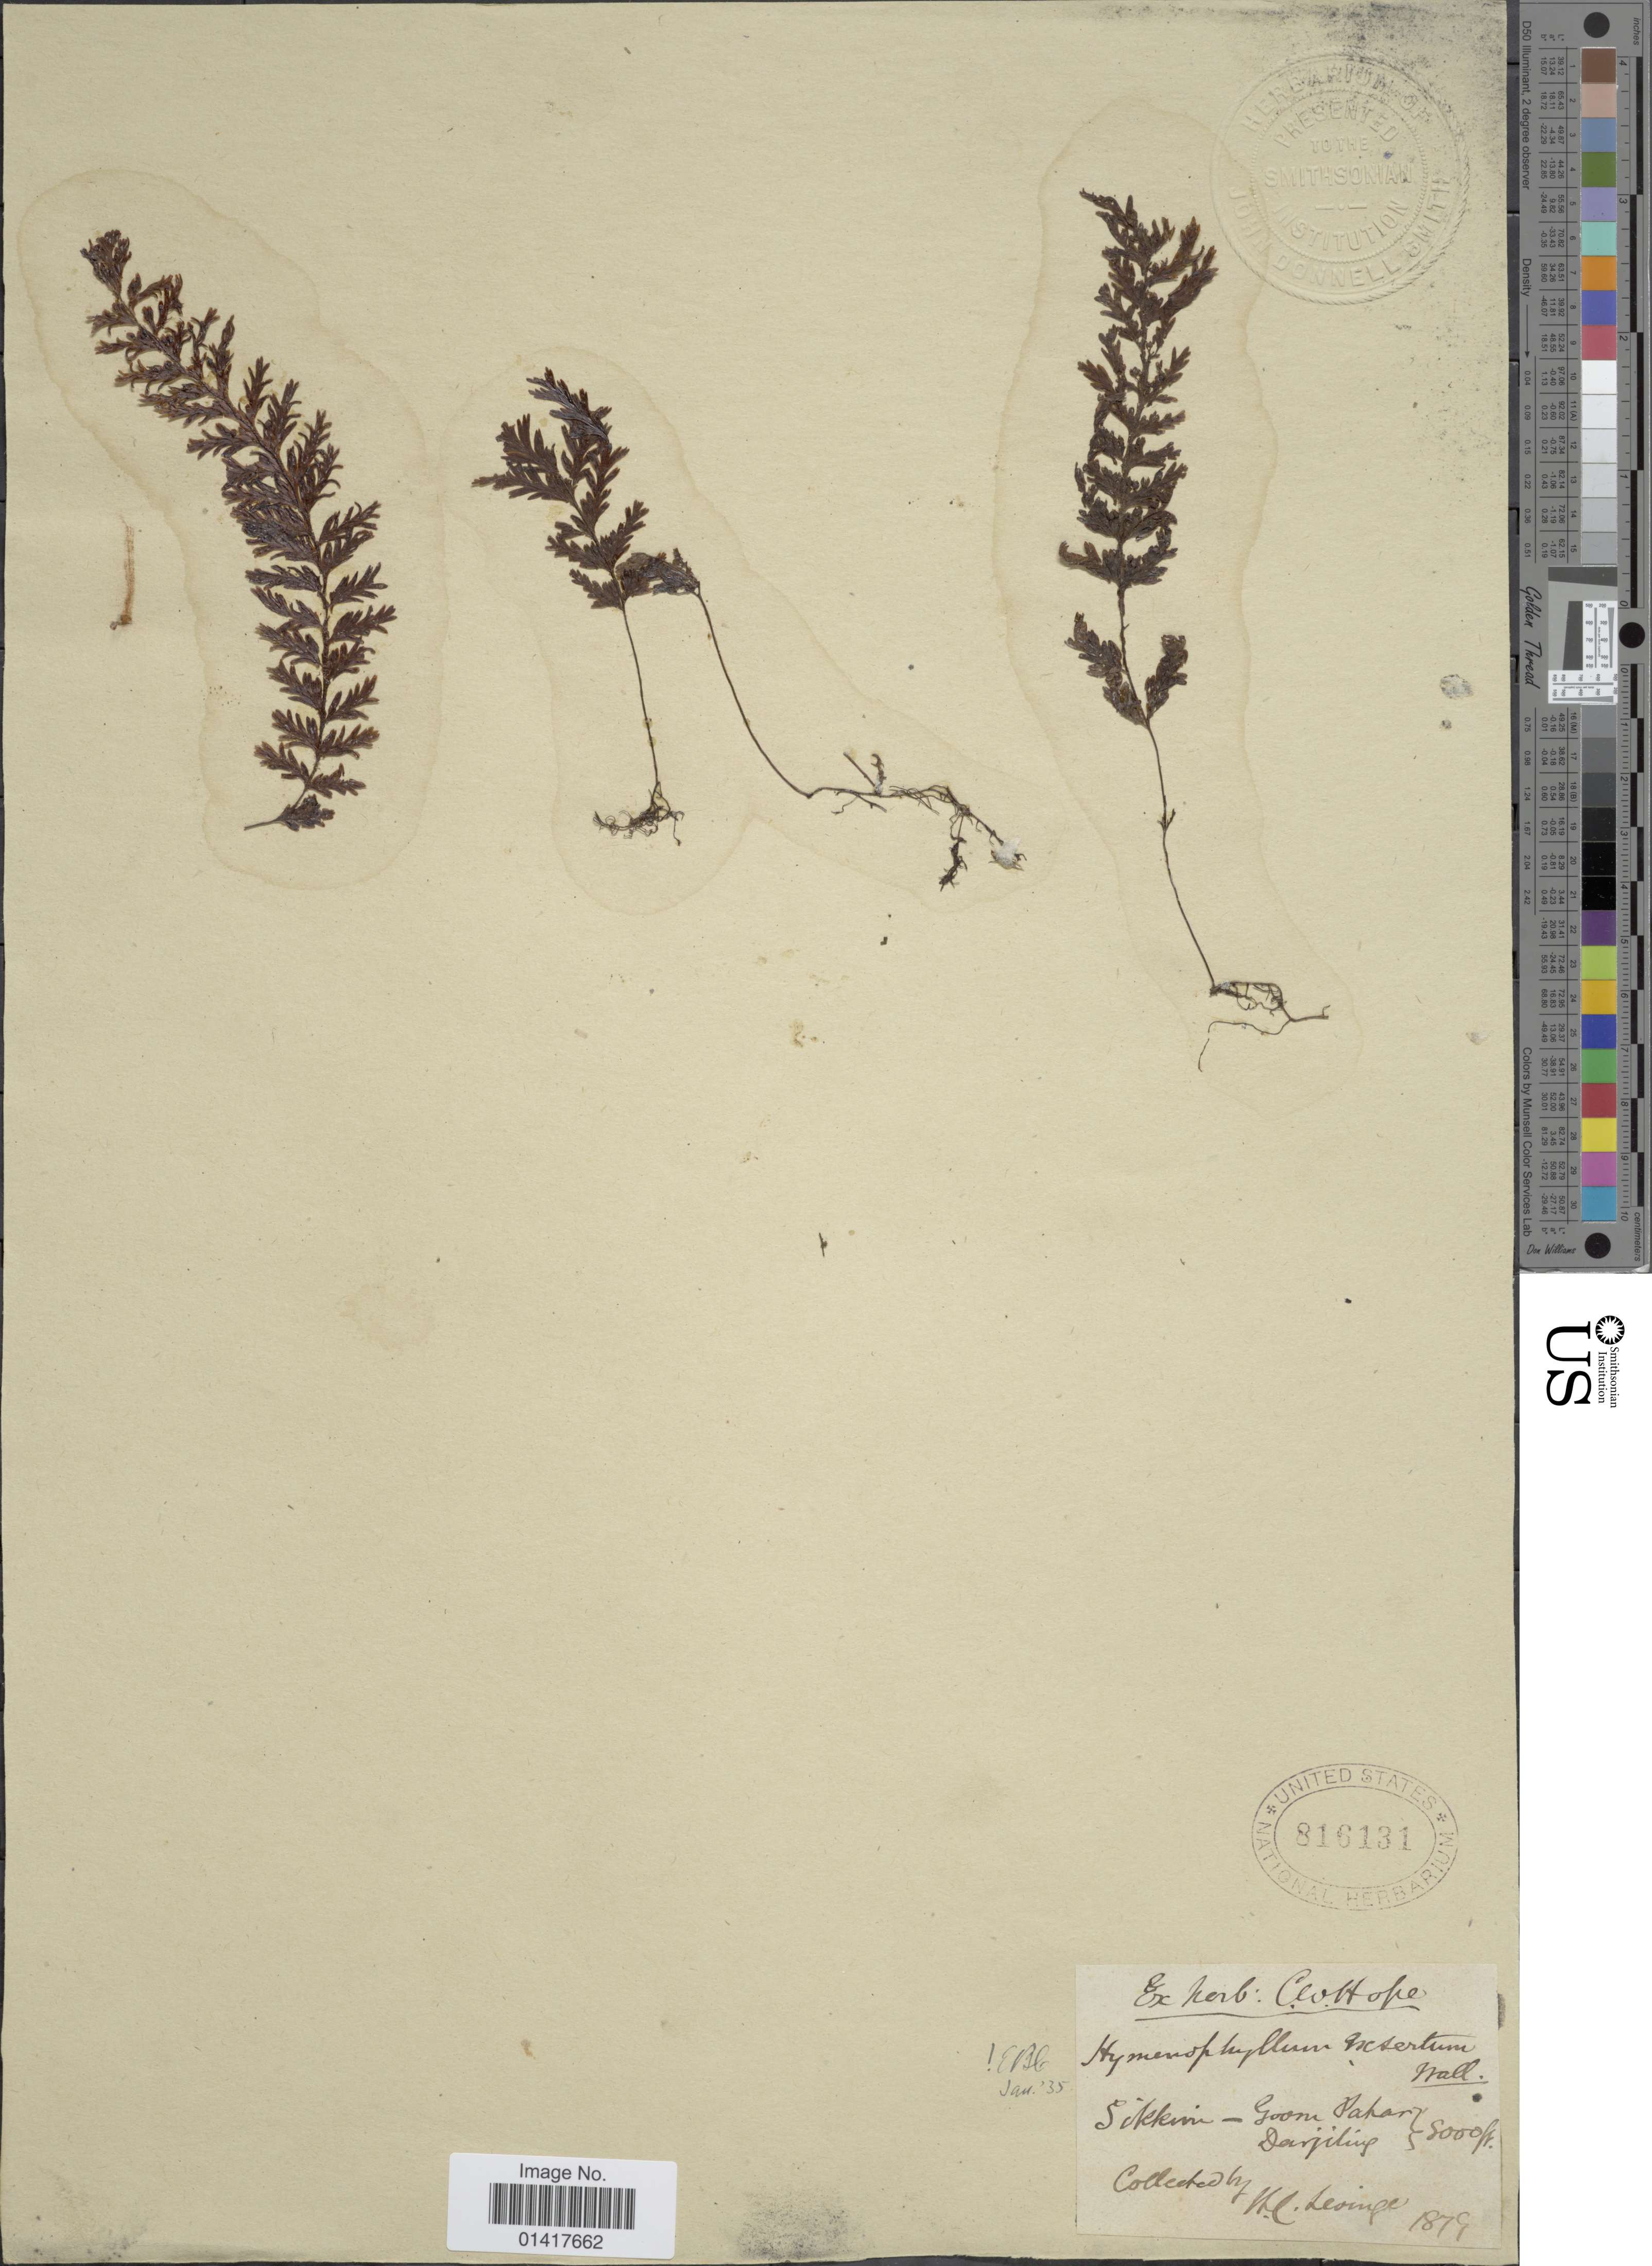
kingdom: Plantae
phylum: Tracheophyta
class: Polypodiopsida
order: Hymenophyllales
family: Hymenophyllaceae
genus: Hymenophyllum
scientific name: Hymenophyllum exsertum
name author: Wall. ex Hook.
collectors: H. Levinge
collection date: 1879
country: India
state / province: Sikkim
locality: Goom Pahar, Darjiling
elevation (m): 2438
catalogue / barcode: US 816131